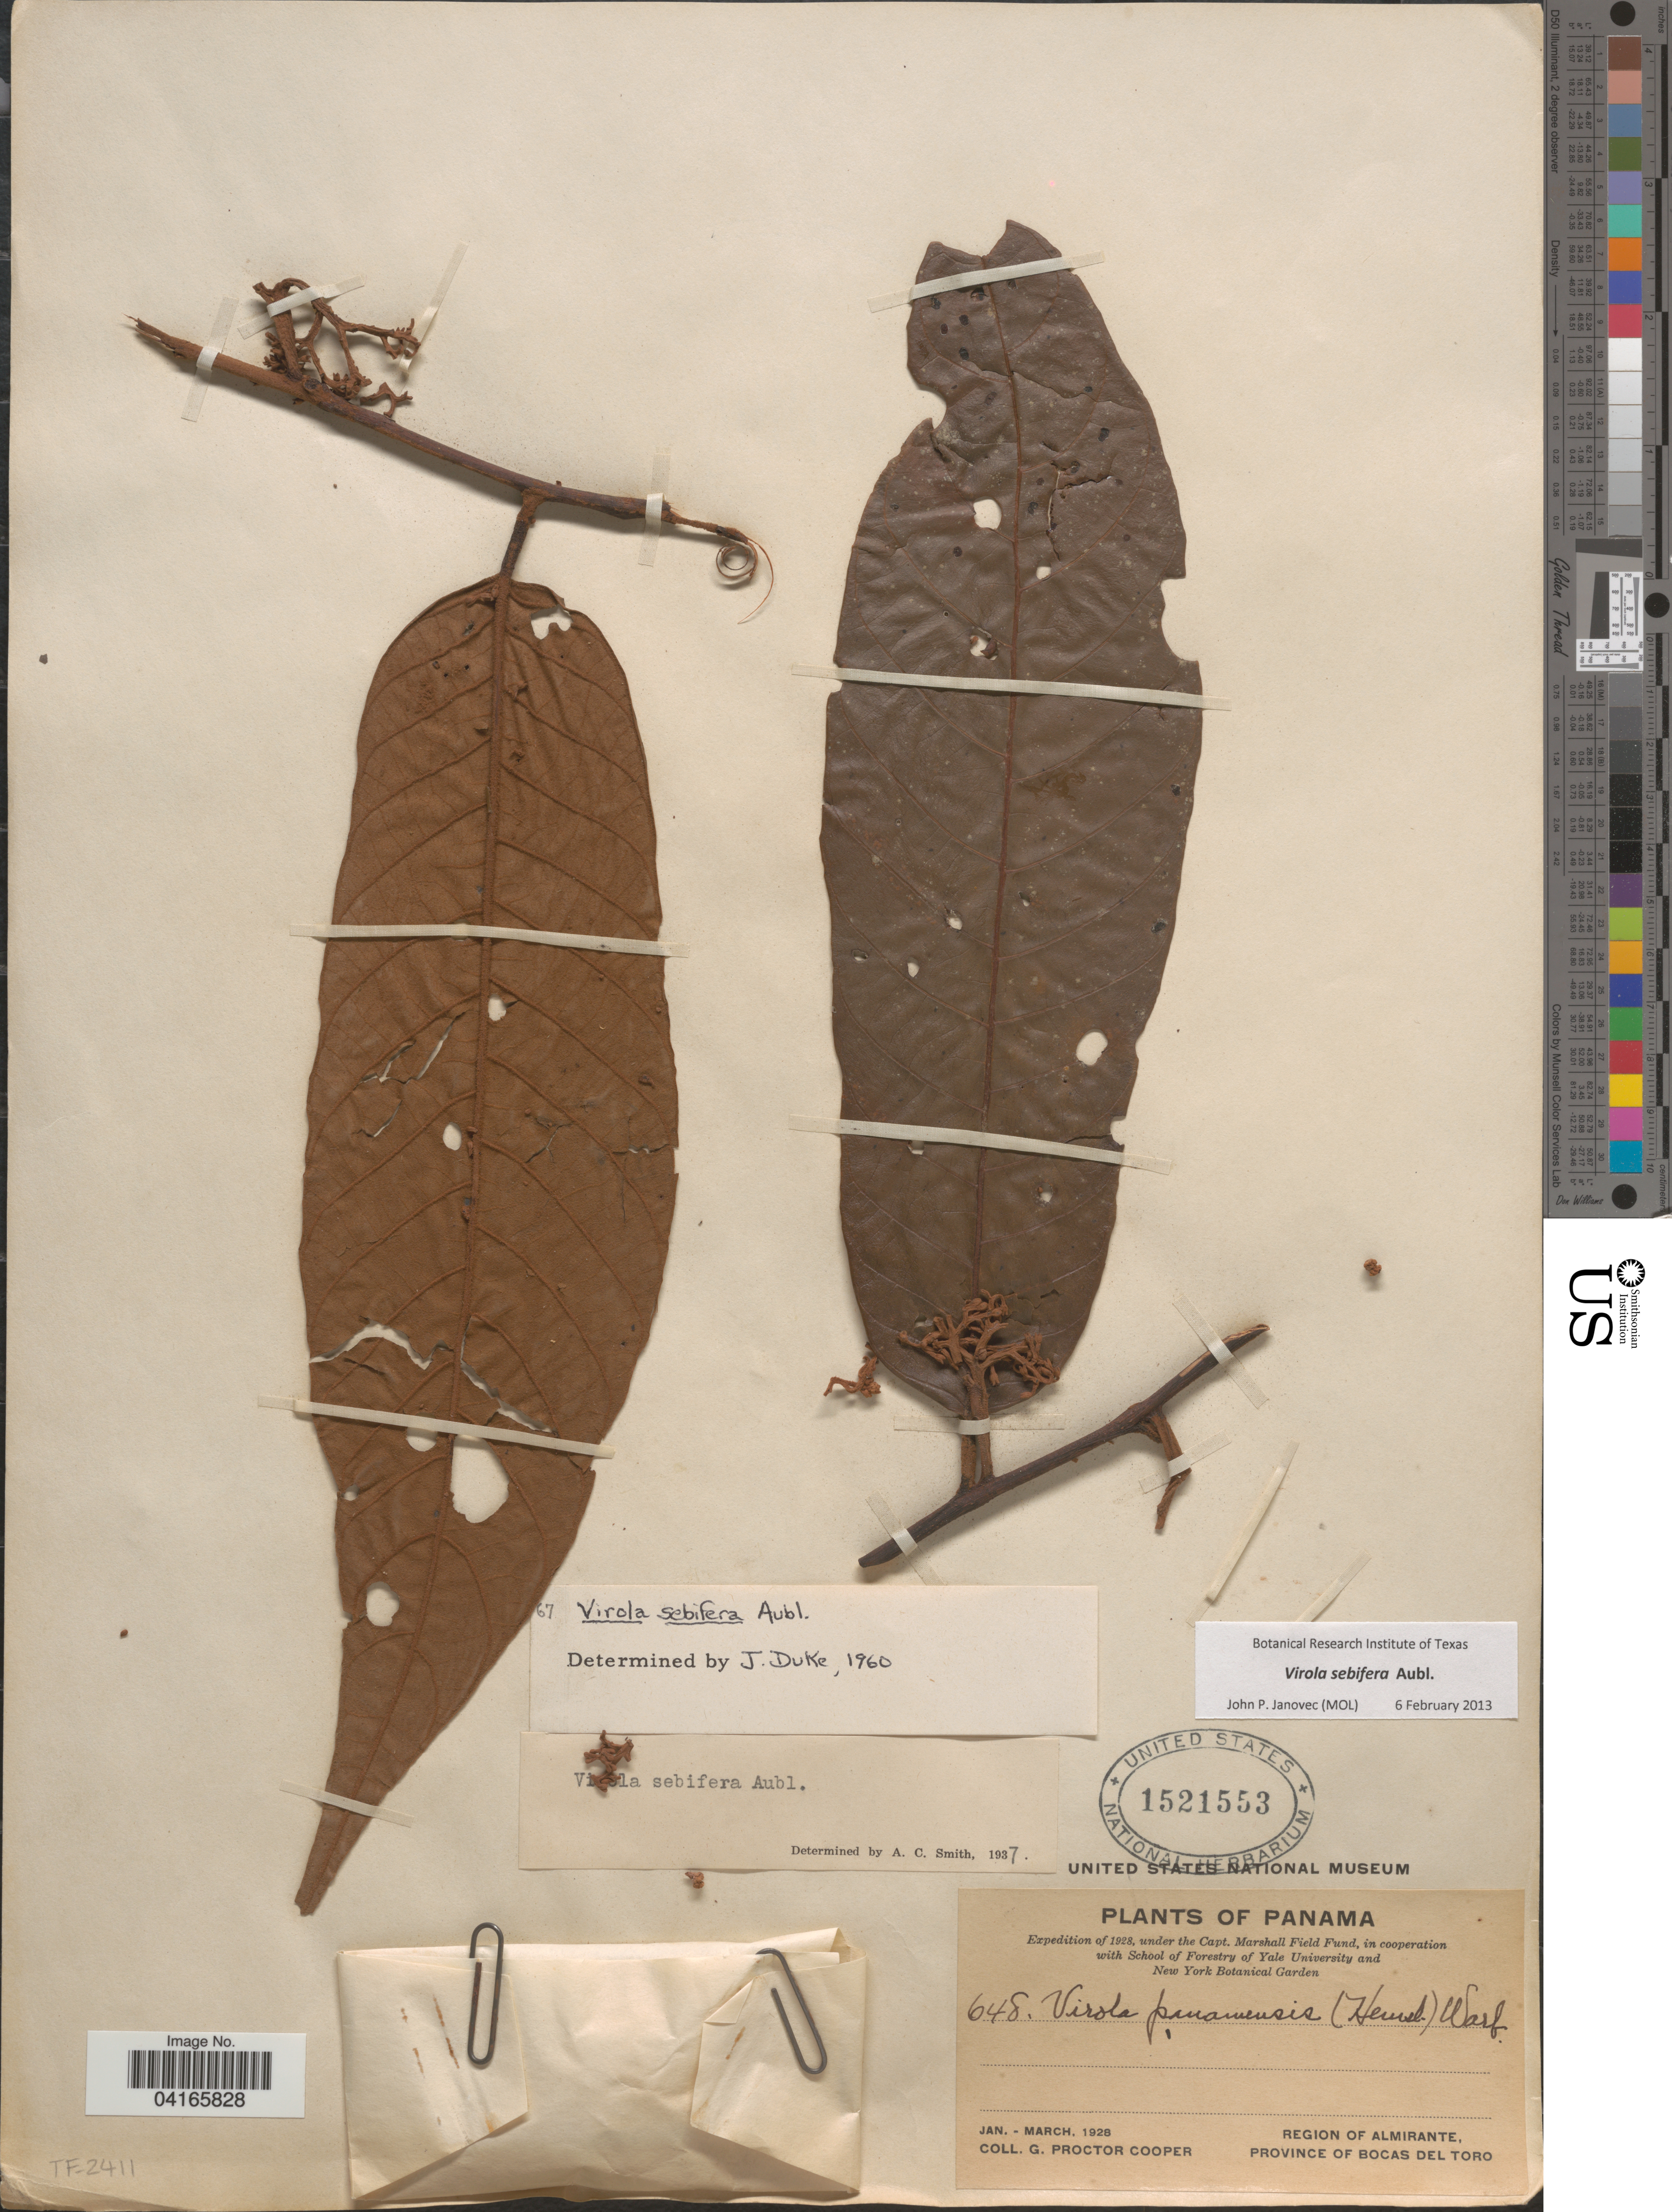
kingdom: Plantae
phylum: Tracheophyta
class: Magnoliopsida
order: Magnoliales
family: Myristicaceae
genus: Virola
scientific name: Virola sebifera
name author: Aubl.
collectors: G. Cooper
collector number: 648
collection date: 1928-01/1928-03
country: Panama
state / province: Bocas del Toro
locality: Expedition of 1928. Region of Almirante.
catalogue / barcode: US 1521553